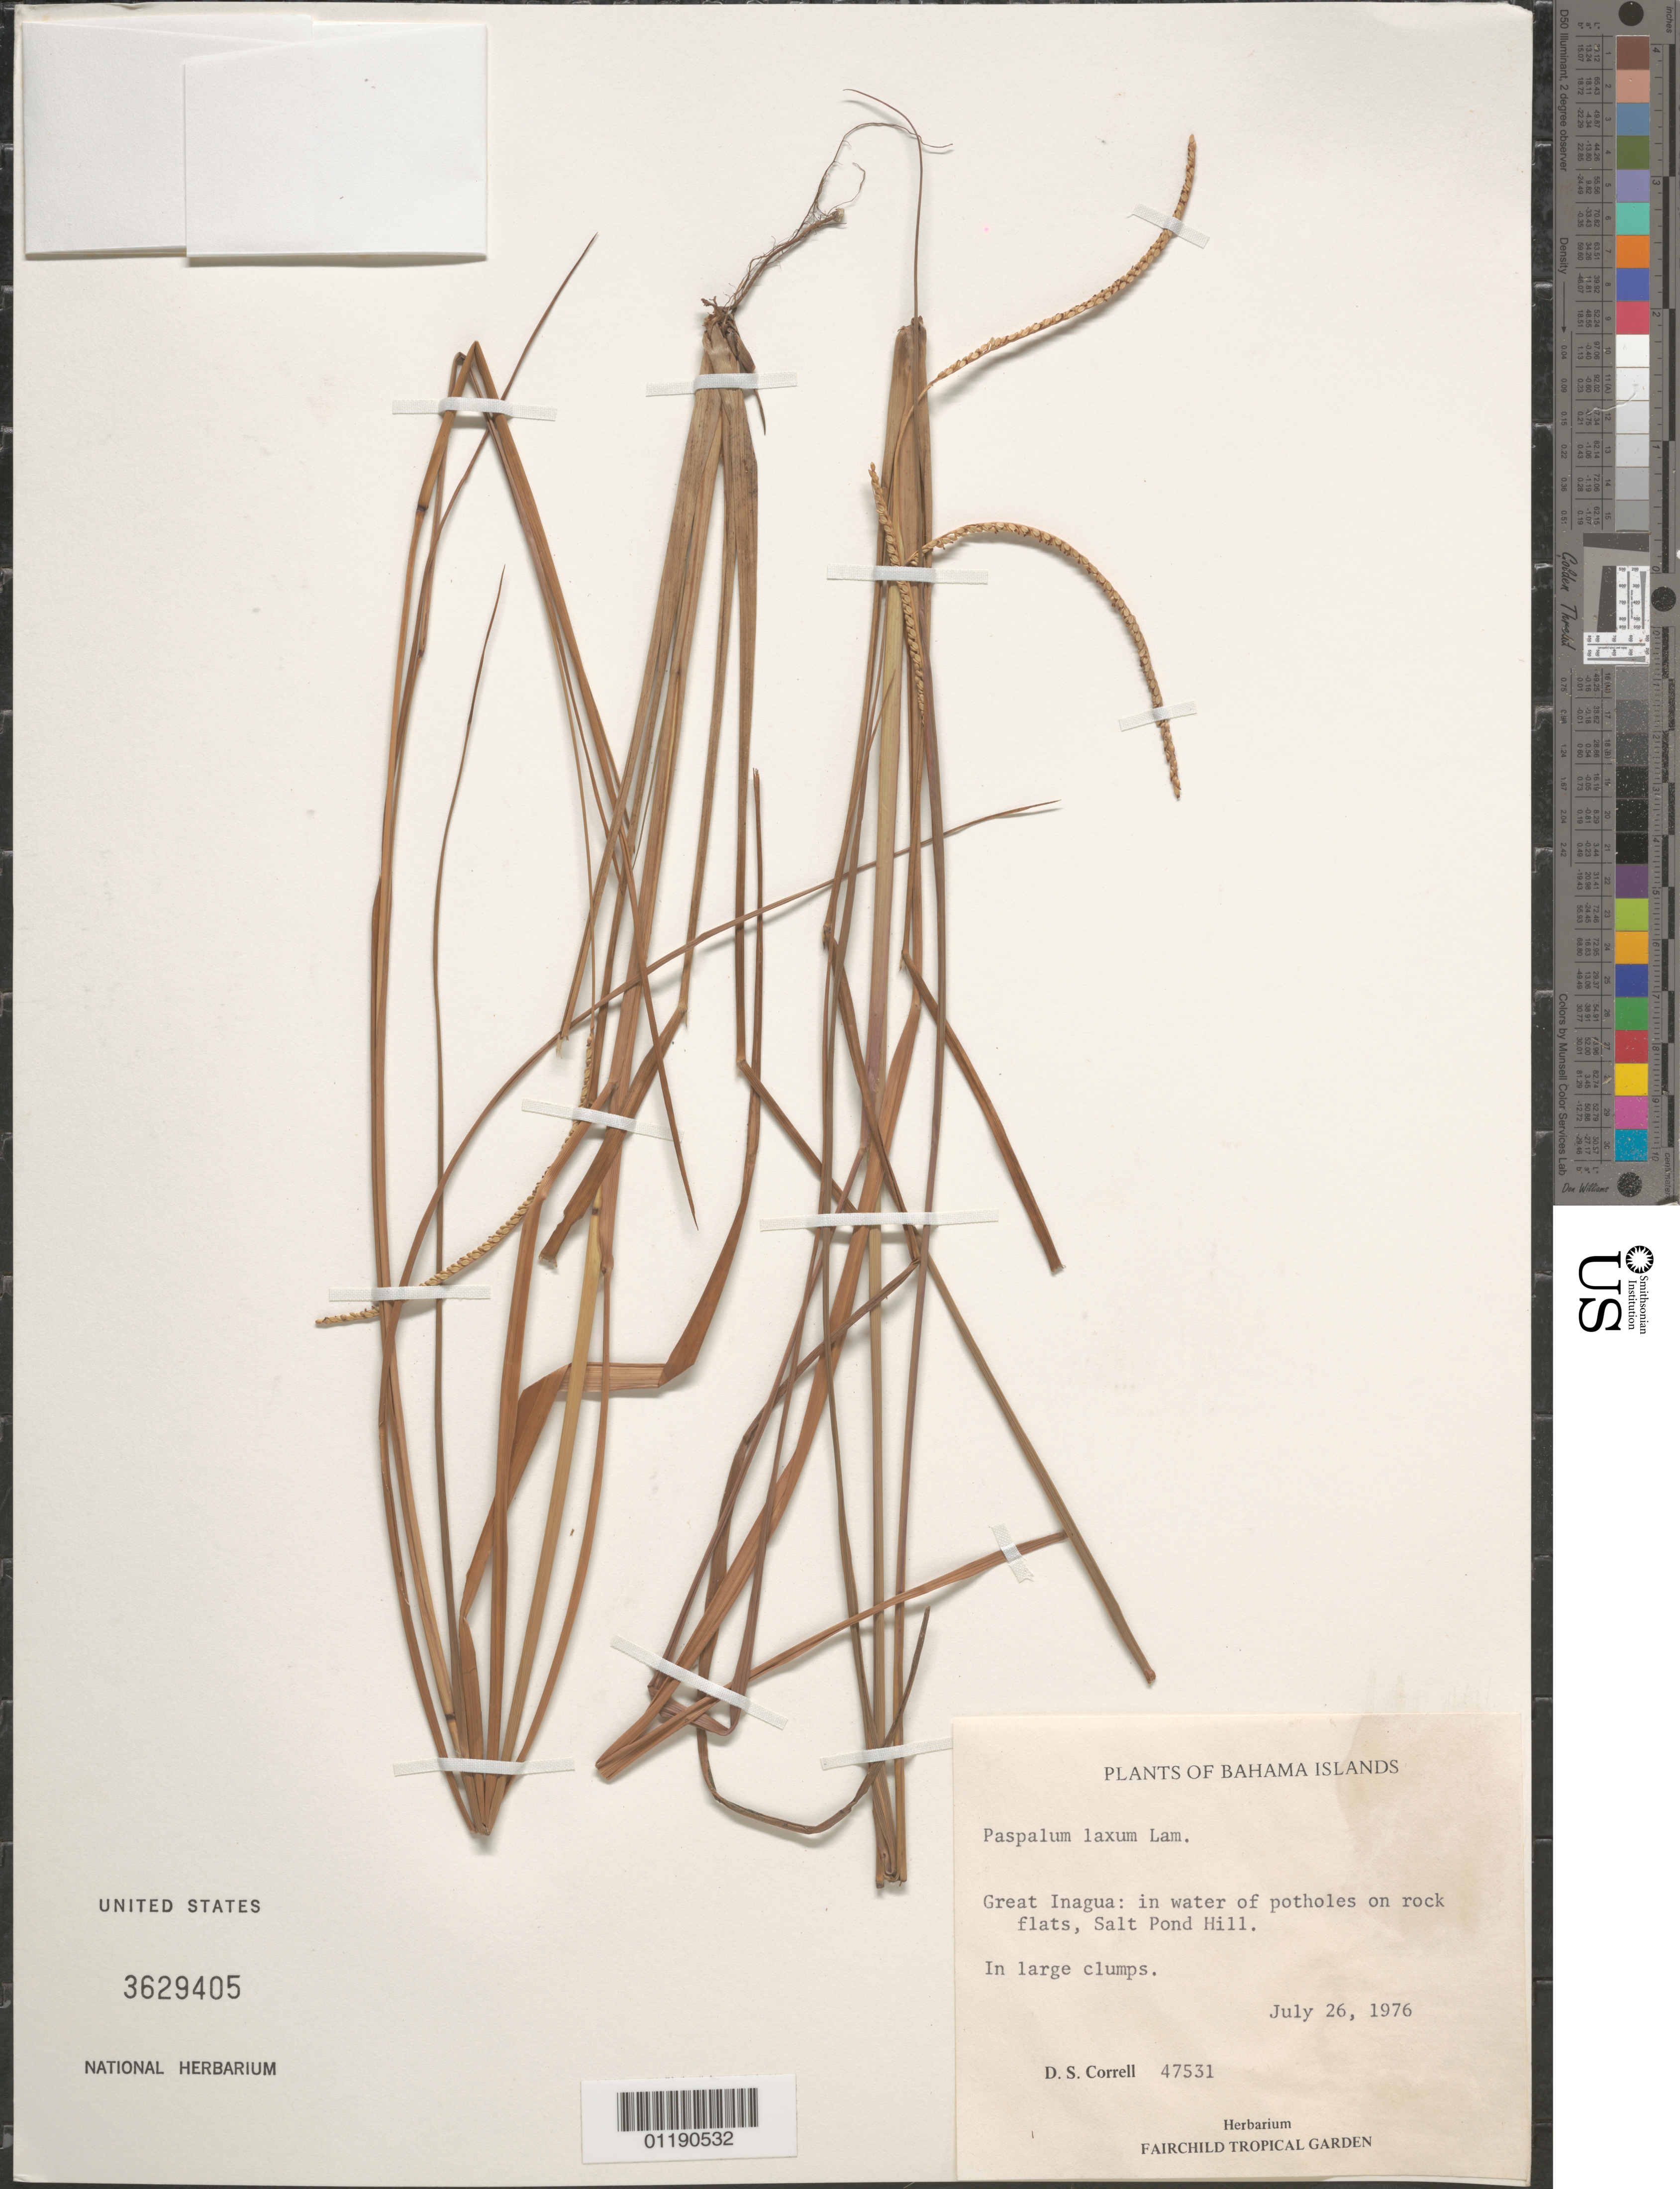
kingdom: Plantae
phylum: Tracheophyta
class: Liliopsida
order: Poales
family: Poaceae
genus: Paspalum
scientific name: Paspalum laxum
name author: Lam.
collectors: D. S. Correll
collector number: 47531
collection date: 1976-07-26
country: Bahamas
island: Great Inagua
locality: Great Inagua: Salt Pond Hill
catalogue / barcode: US 3629405